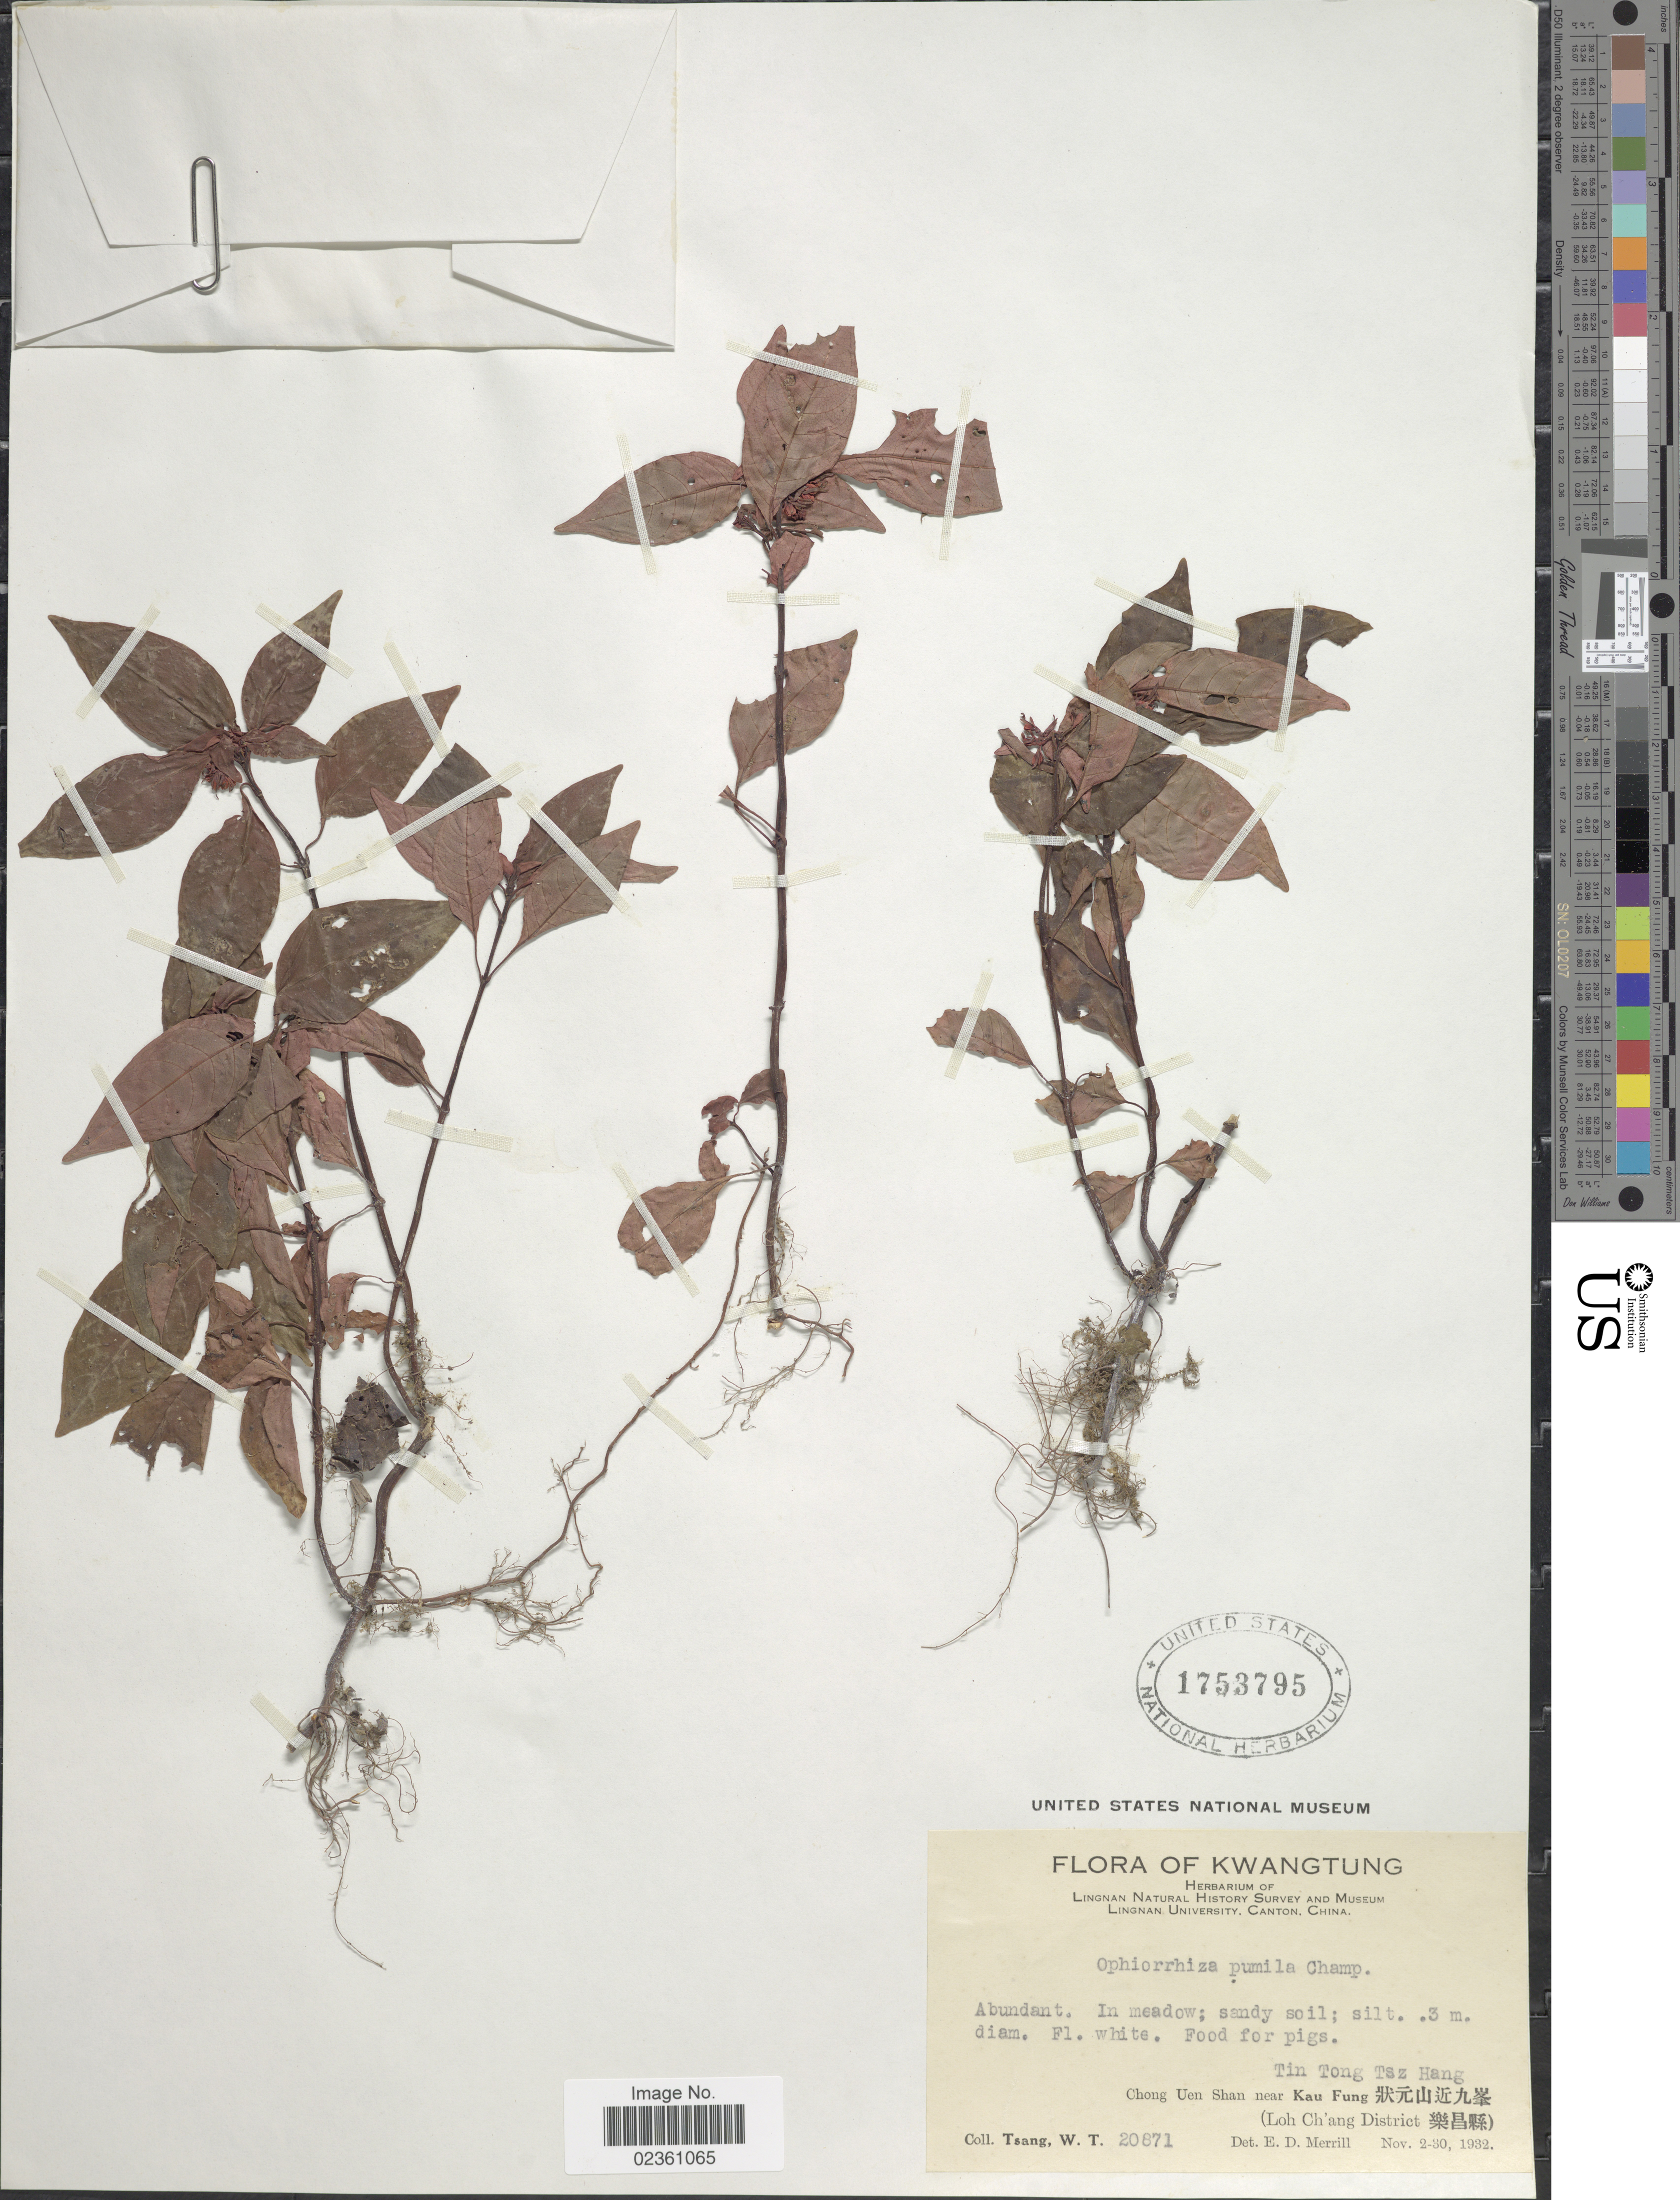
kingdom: Plantae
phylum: Tracheophyta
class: Magnoliopsida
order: Gentianales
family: Rubiaceae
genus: Ophiorrhiza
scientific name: Ophiorrhiza pumila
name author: Champ. ex Benth.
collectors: W. T. Tsang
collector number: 20871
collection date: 1932-11-02/1932-11-30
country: China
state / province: Guangdong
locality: Kwangtung, Tin Tong Tsz Hang, Chong uen Shan near Kau Fung (Loh Ch'ang District)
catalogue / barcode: US 1753795